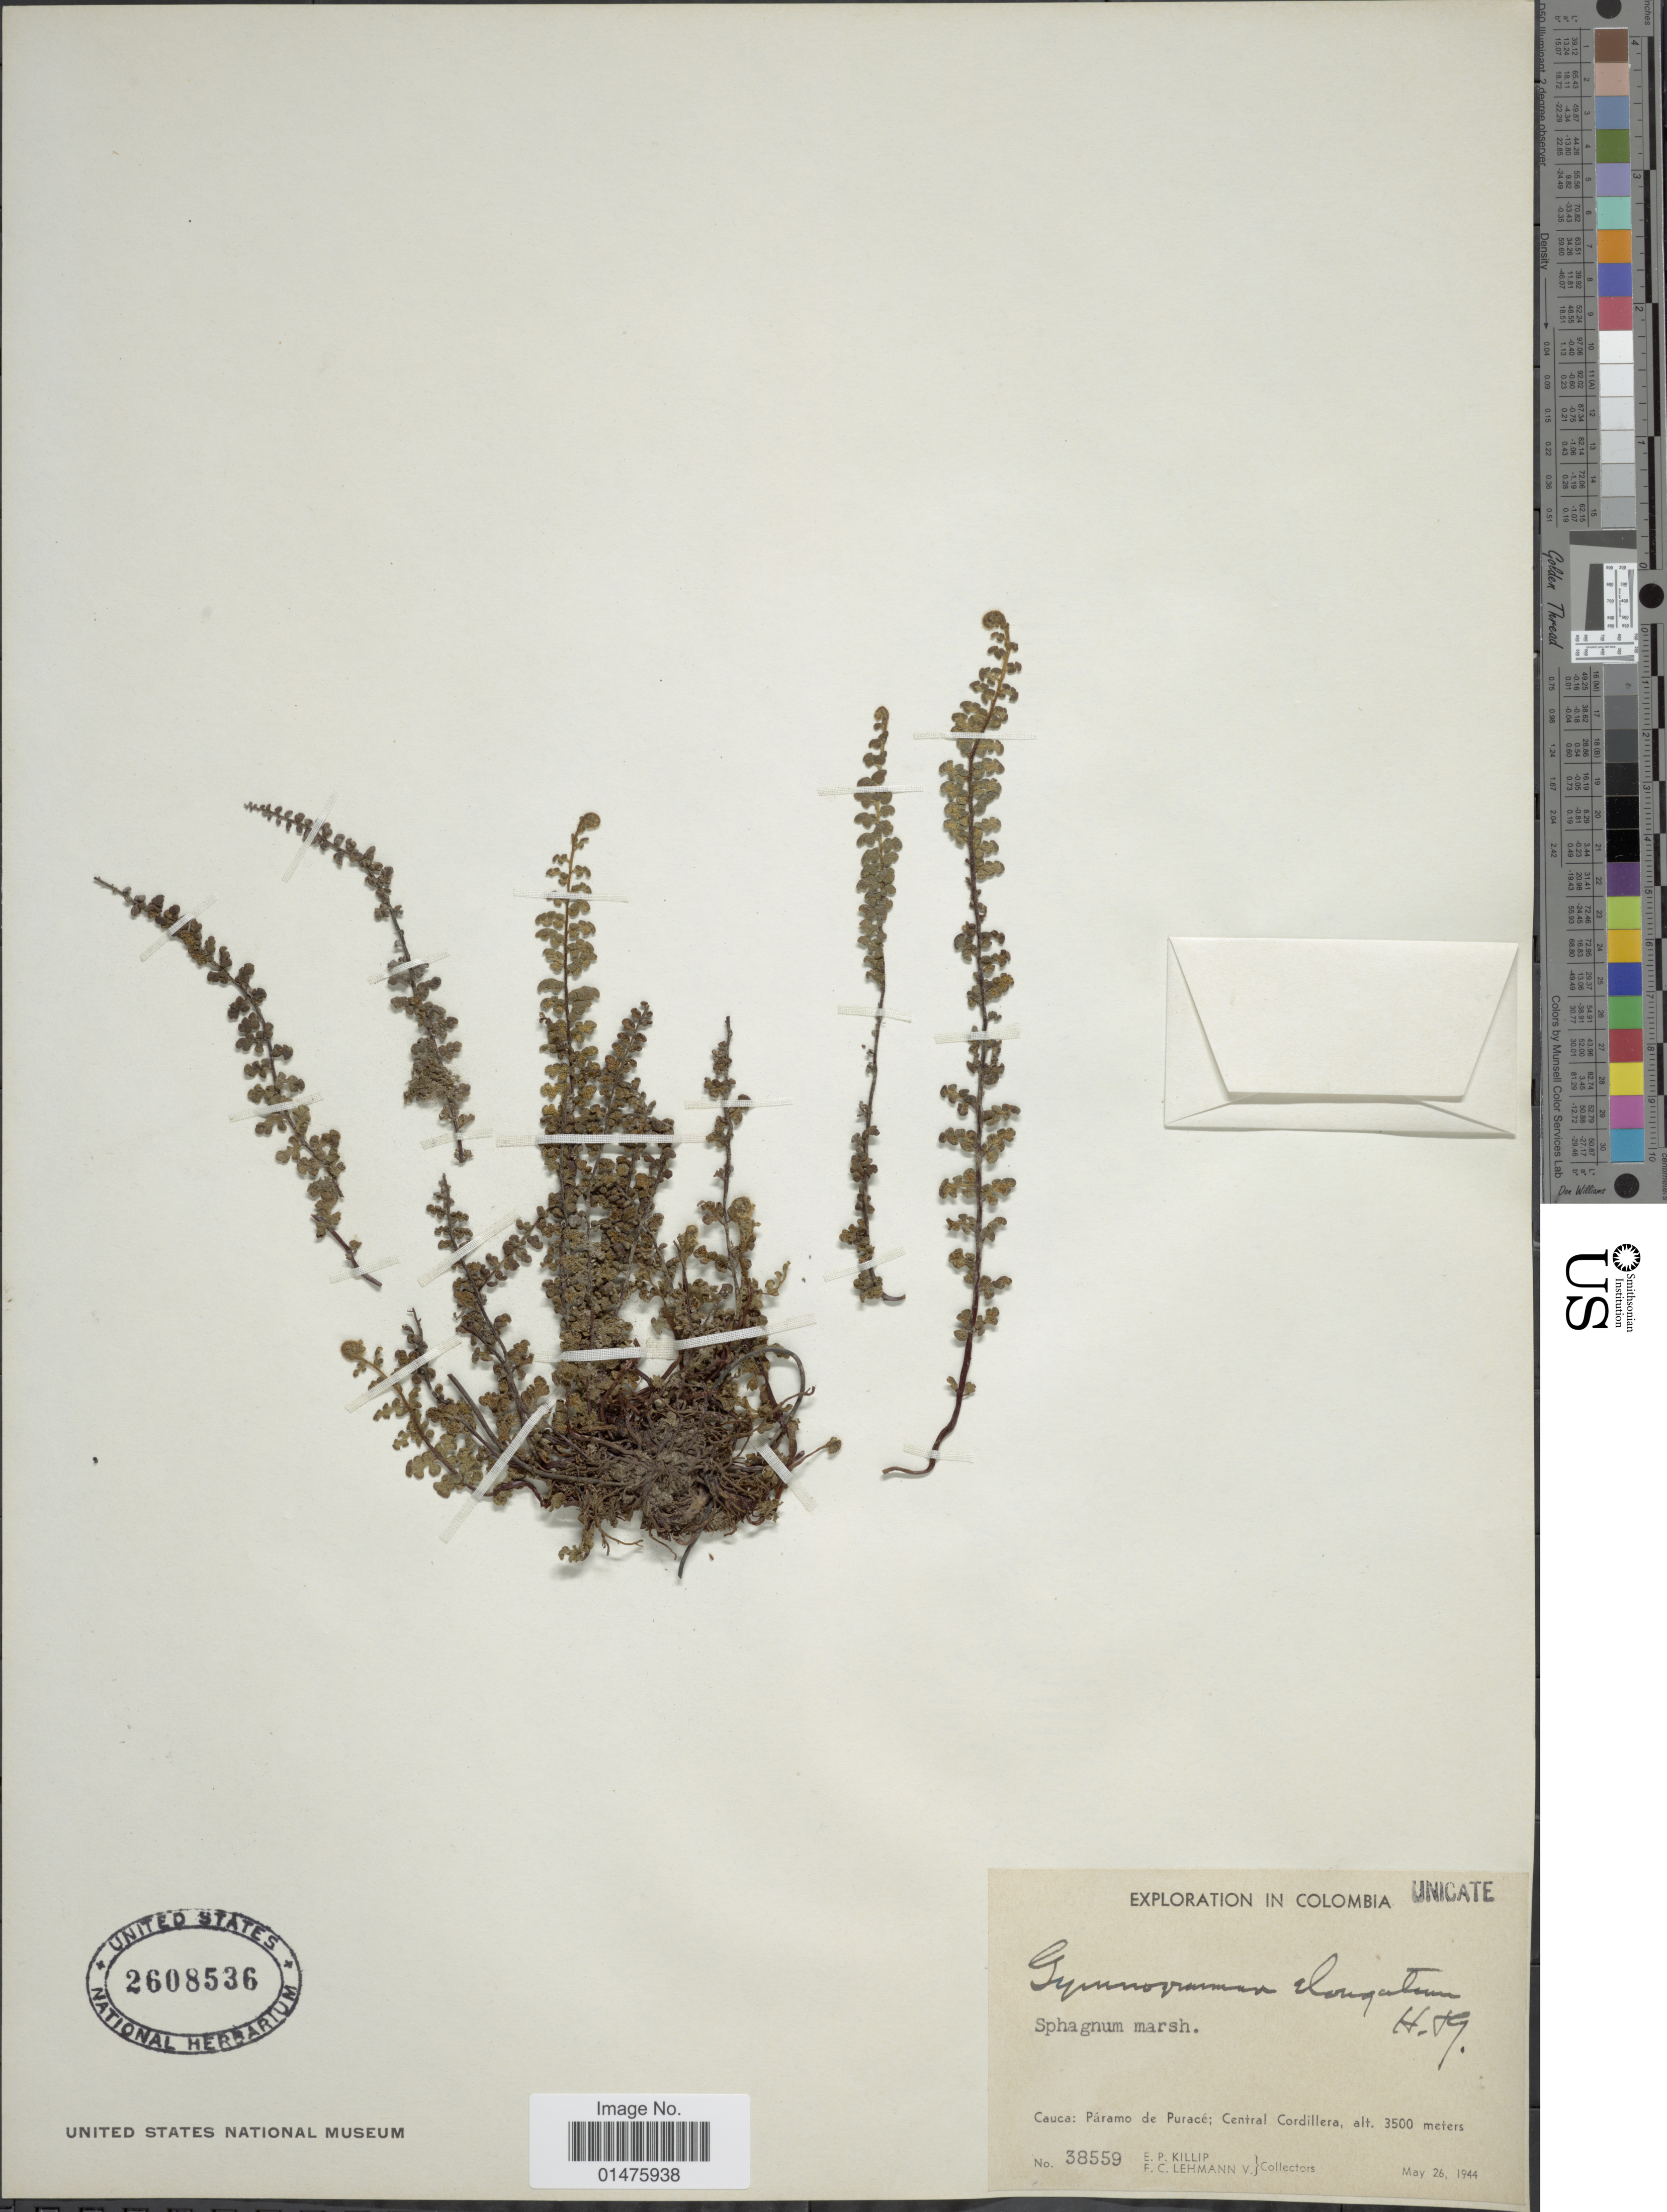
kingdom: Plantae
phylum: Tracheophyta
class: Polypodiopsida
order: Polypodiales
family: Pteridaceae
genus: Jamesonia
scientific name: Jamesonia flabellata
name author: (Hook. & Grev.) Christenh.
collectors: E. P. Killip & F. Lehmann v.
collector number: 38559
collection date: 1944-05-26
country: Colombia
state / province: Cauca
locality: Páramo de Purac; Central Cordillera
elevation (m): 3500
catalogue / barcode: US 2608536